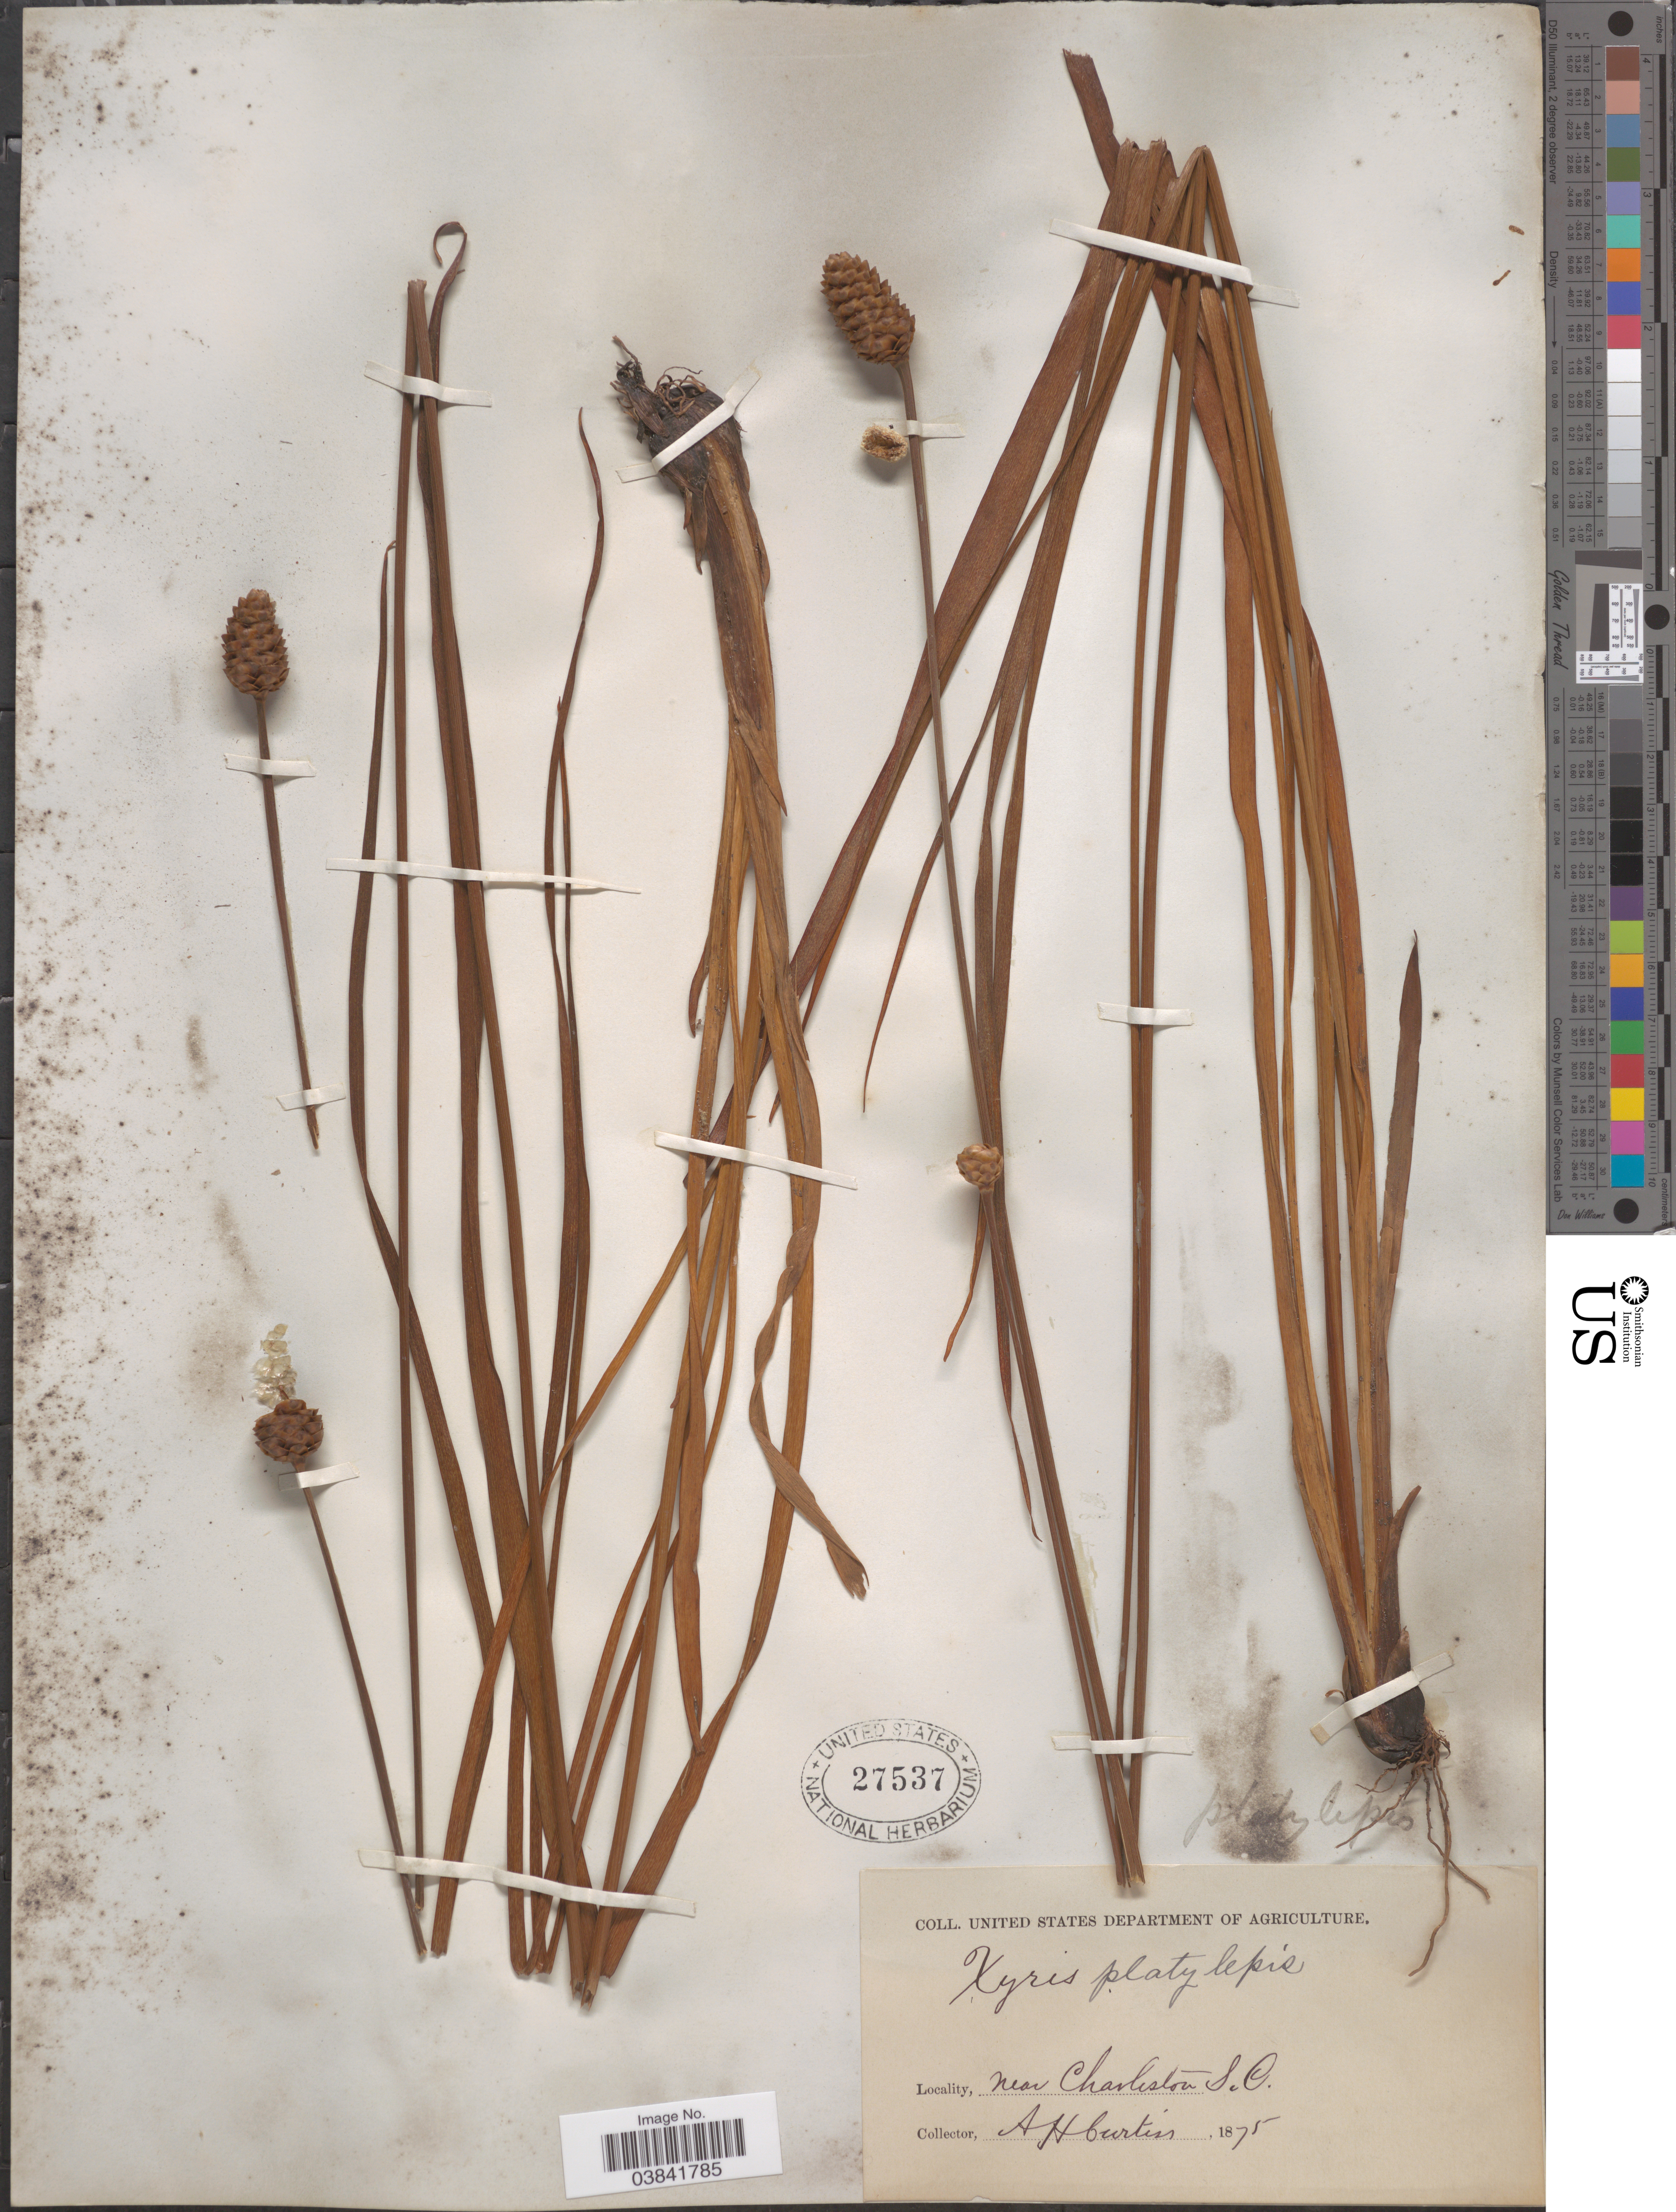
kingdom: Plantae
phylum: Tracheophyta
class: Liliopsida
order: Poales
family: Xyridaceae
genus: Xyris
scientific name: Xyris platylepis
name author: Chapm.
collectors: A. H. Curtiss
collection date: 1875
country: United States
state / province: South Carolina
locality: Near Charleston.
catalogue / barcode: US 27537